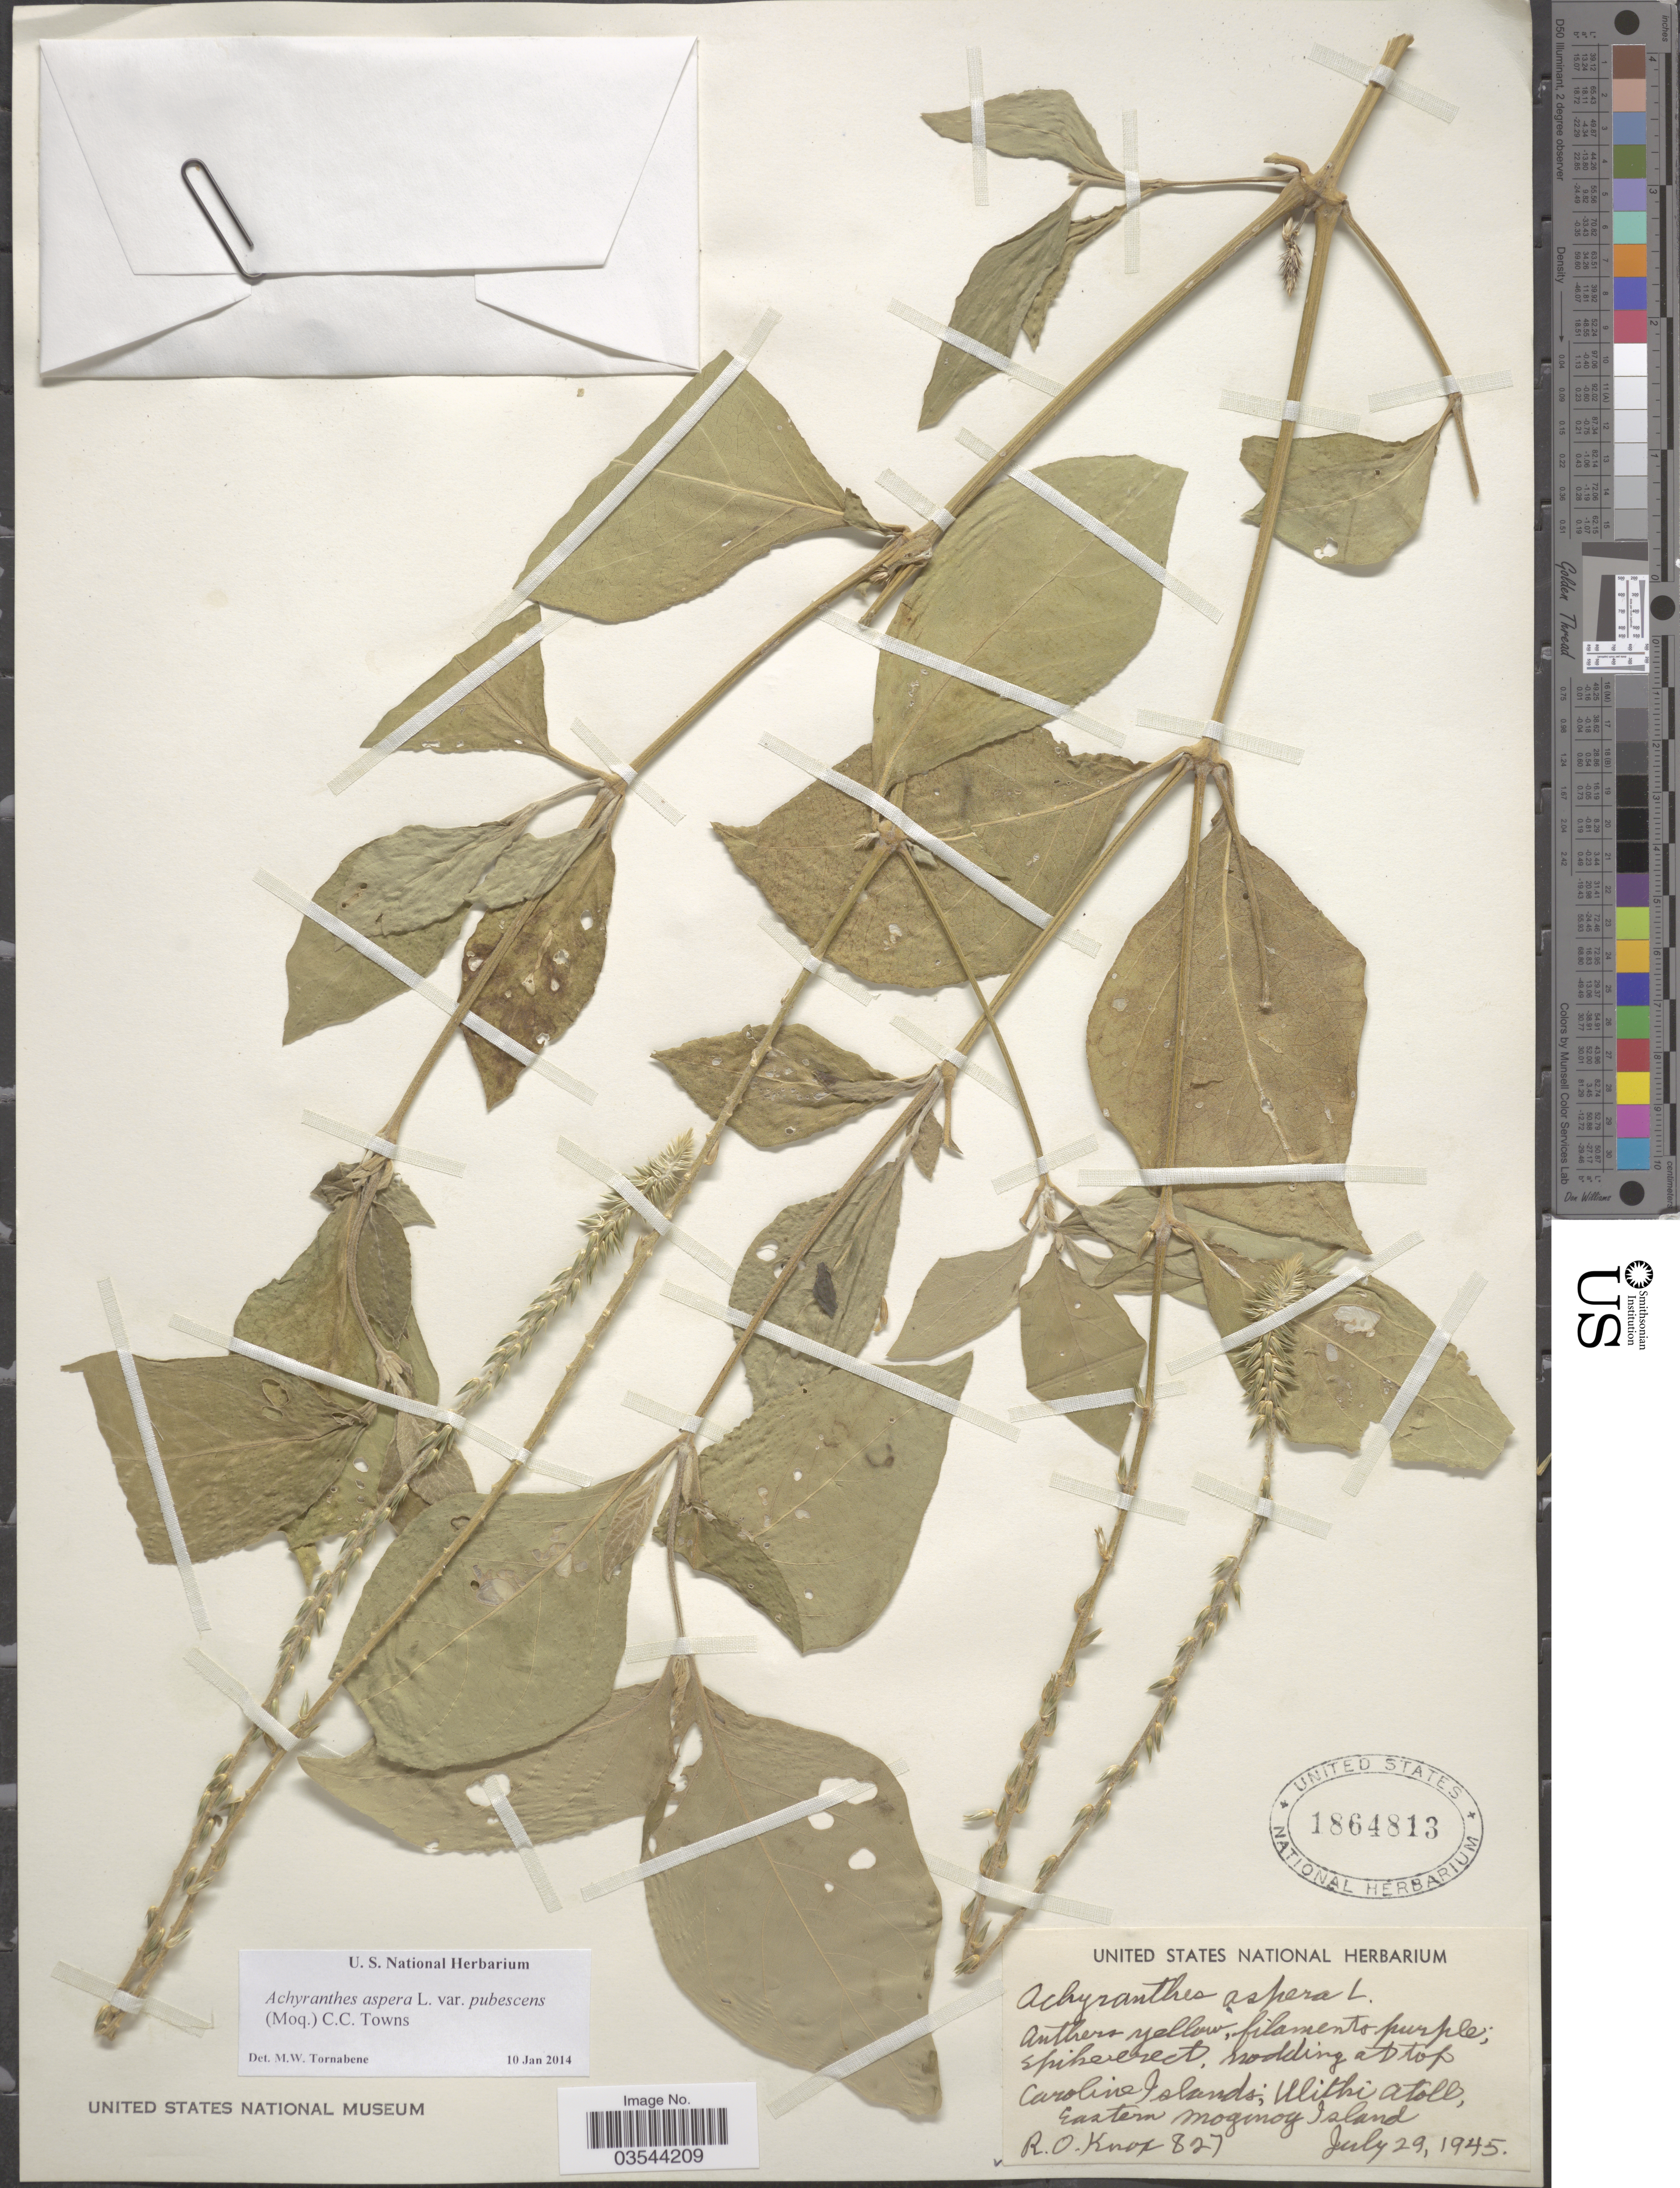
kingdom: Plantae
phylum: Tracheophyta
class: Magnoliopsida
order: Caryophyllales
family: Amaranthaceae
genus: Achyranthes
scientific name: Achyranthes aspera var. pubescens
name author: (Moq.) M. Gómez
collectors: R. O. Knox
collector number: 827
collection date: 1945-07-29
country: Micronesia, Federated States of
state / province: Yap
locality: Caroline Islands; Ulithi Atoll, Eastern Mogmog Island.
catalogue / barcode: US 1864813